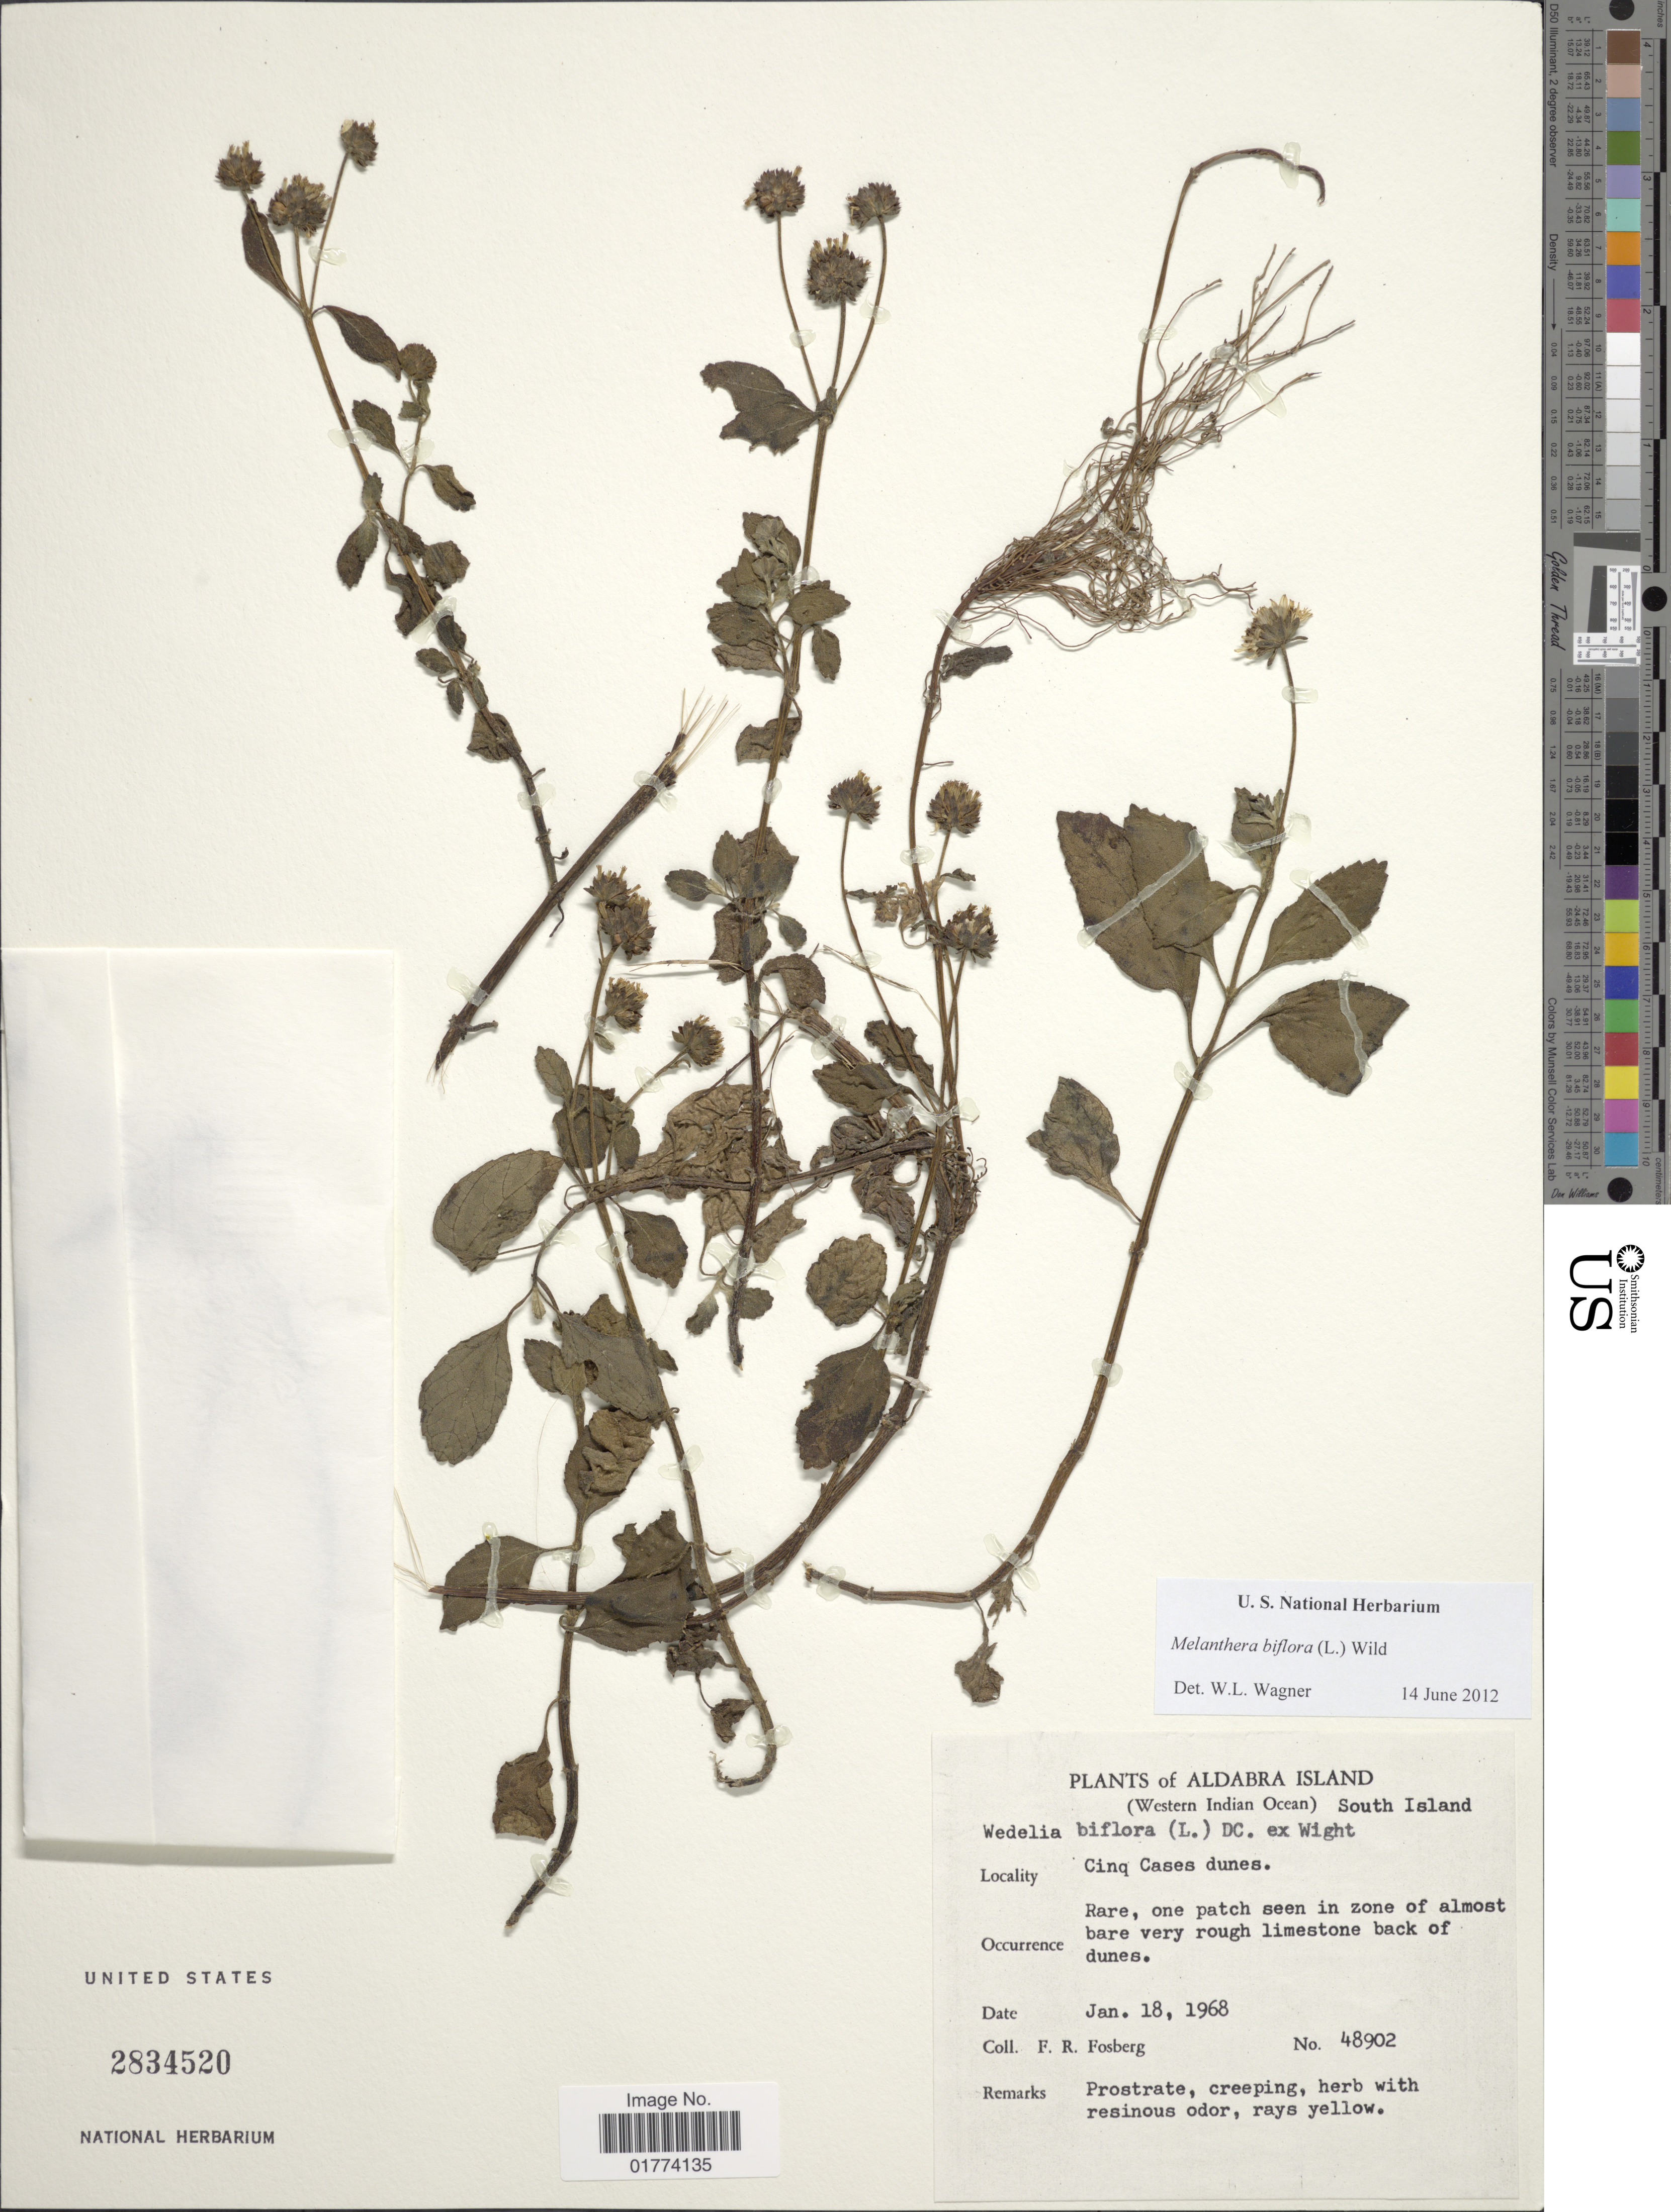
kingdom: Plantae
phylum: Tracheophyta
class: Magnoliopsida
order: Asterales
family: Asteraceae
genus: Wollastonia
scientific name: Wollastonia biflora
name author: (L.) DC.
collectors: F. R. Fosberg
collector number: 48902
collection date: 1968-01-18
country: Seychelles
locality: Aldabra Island, (Western Indian Ocean), South Island, Cinq Cases dunes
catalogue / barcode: US 2834520